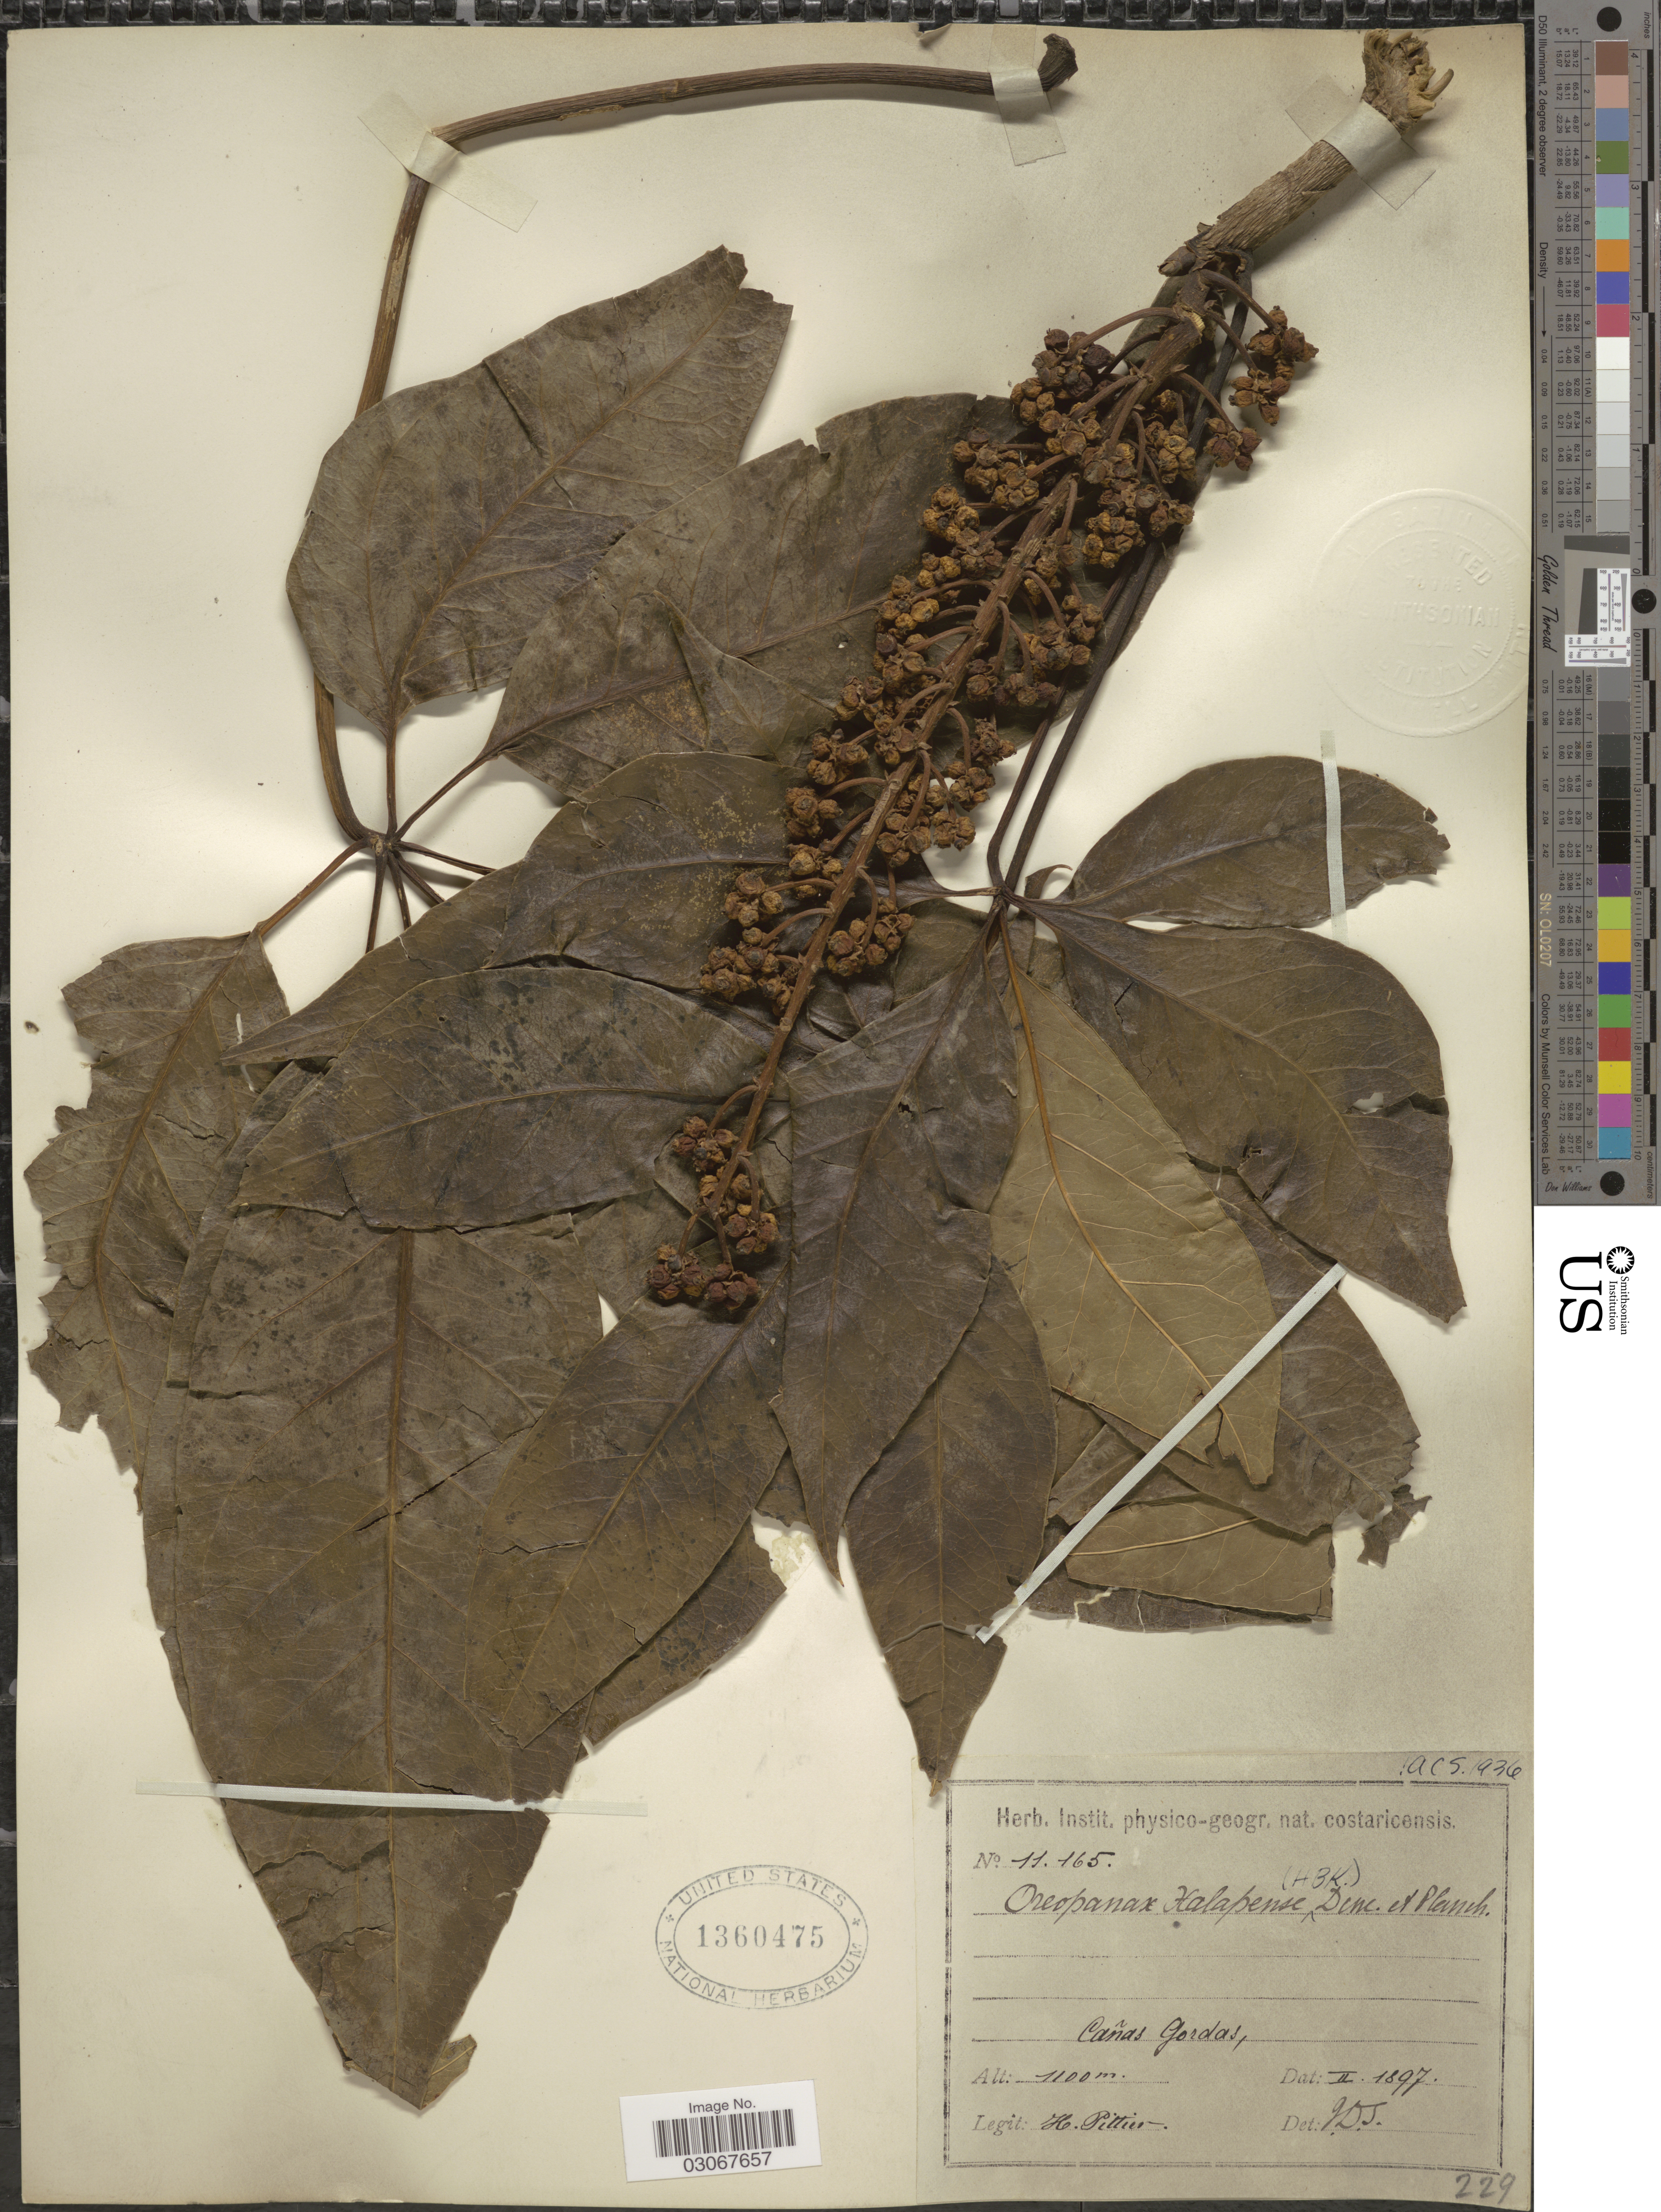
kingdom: Plantae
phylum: Tracheophyta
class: Magnoliopsida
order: Apiales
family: Araliaceae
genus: Oreopanax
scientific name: Oreopanax xalapensis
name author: (Kunth) Decne. & Planch.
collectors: H. F. Pittier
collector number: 11165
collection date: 1897-02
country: Costa Rica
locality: Cañas Gordas.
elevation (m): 1100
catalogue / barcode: US 1360475